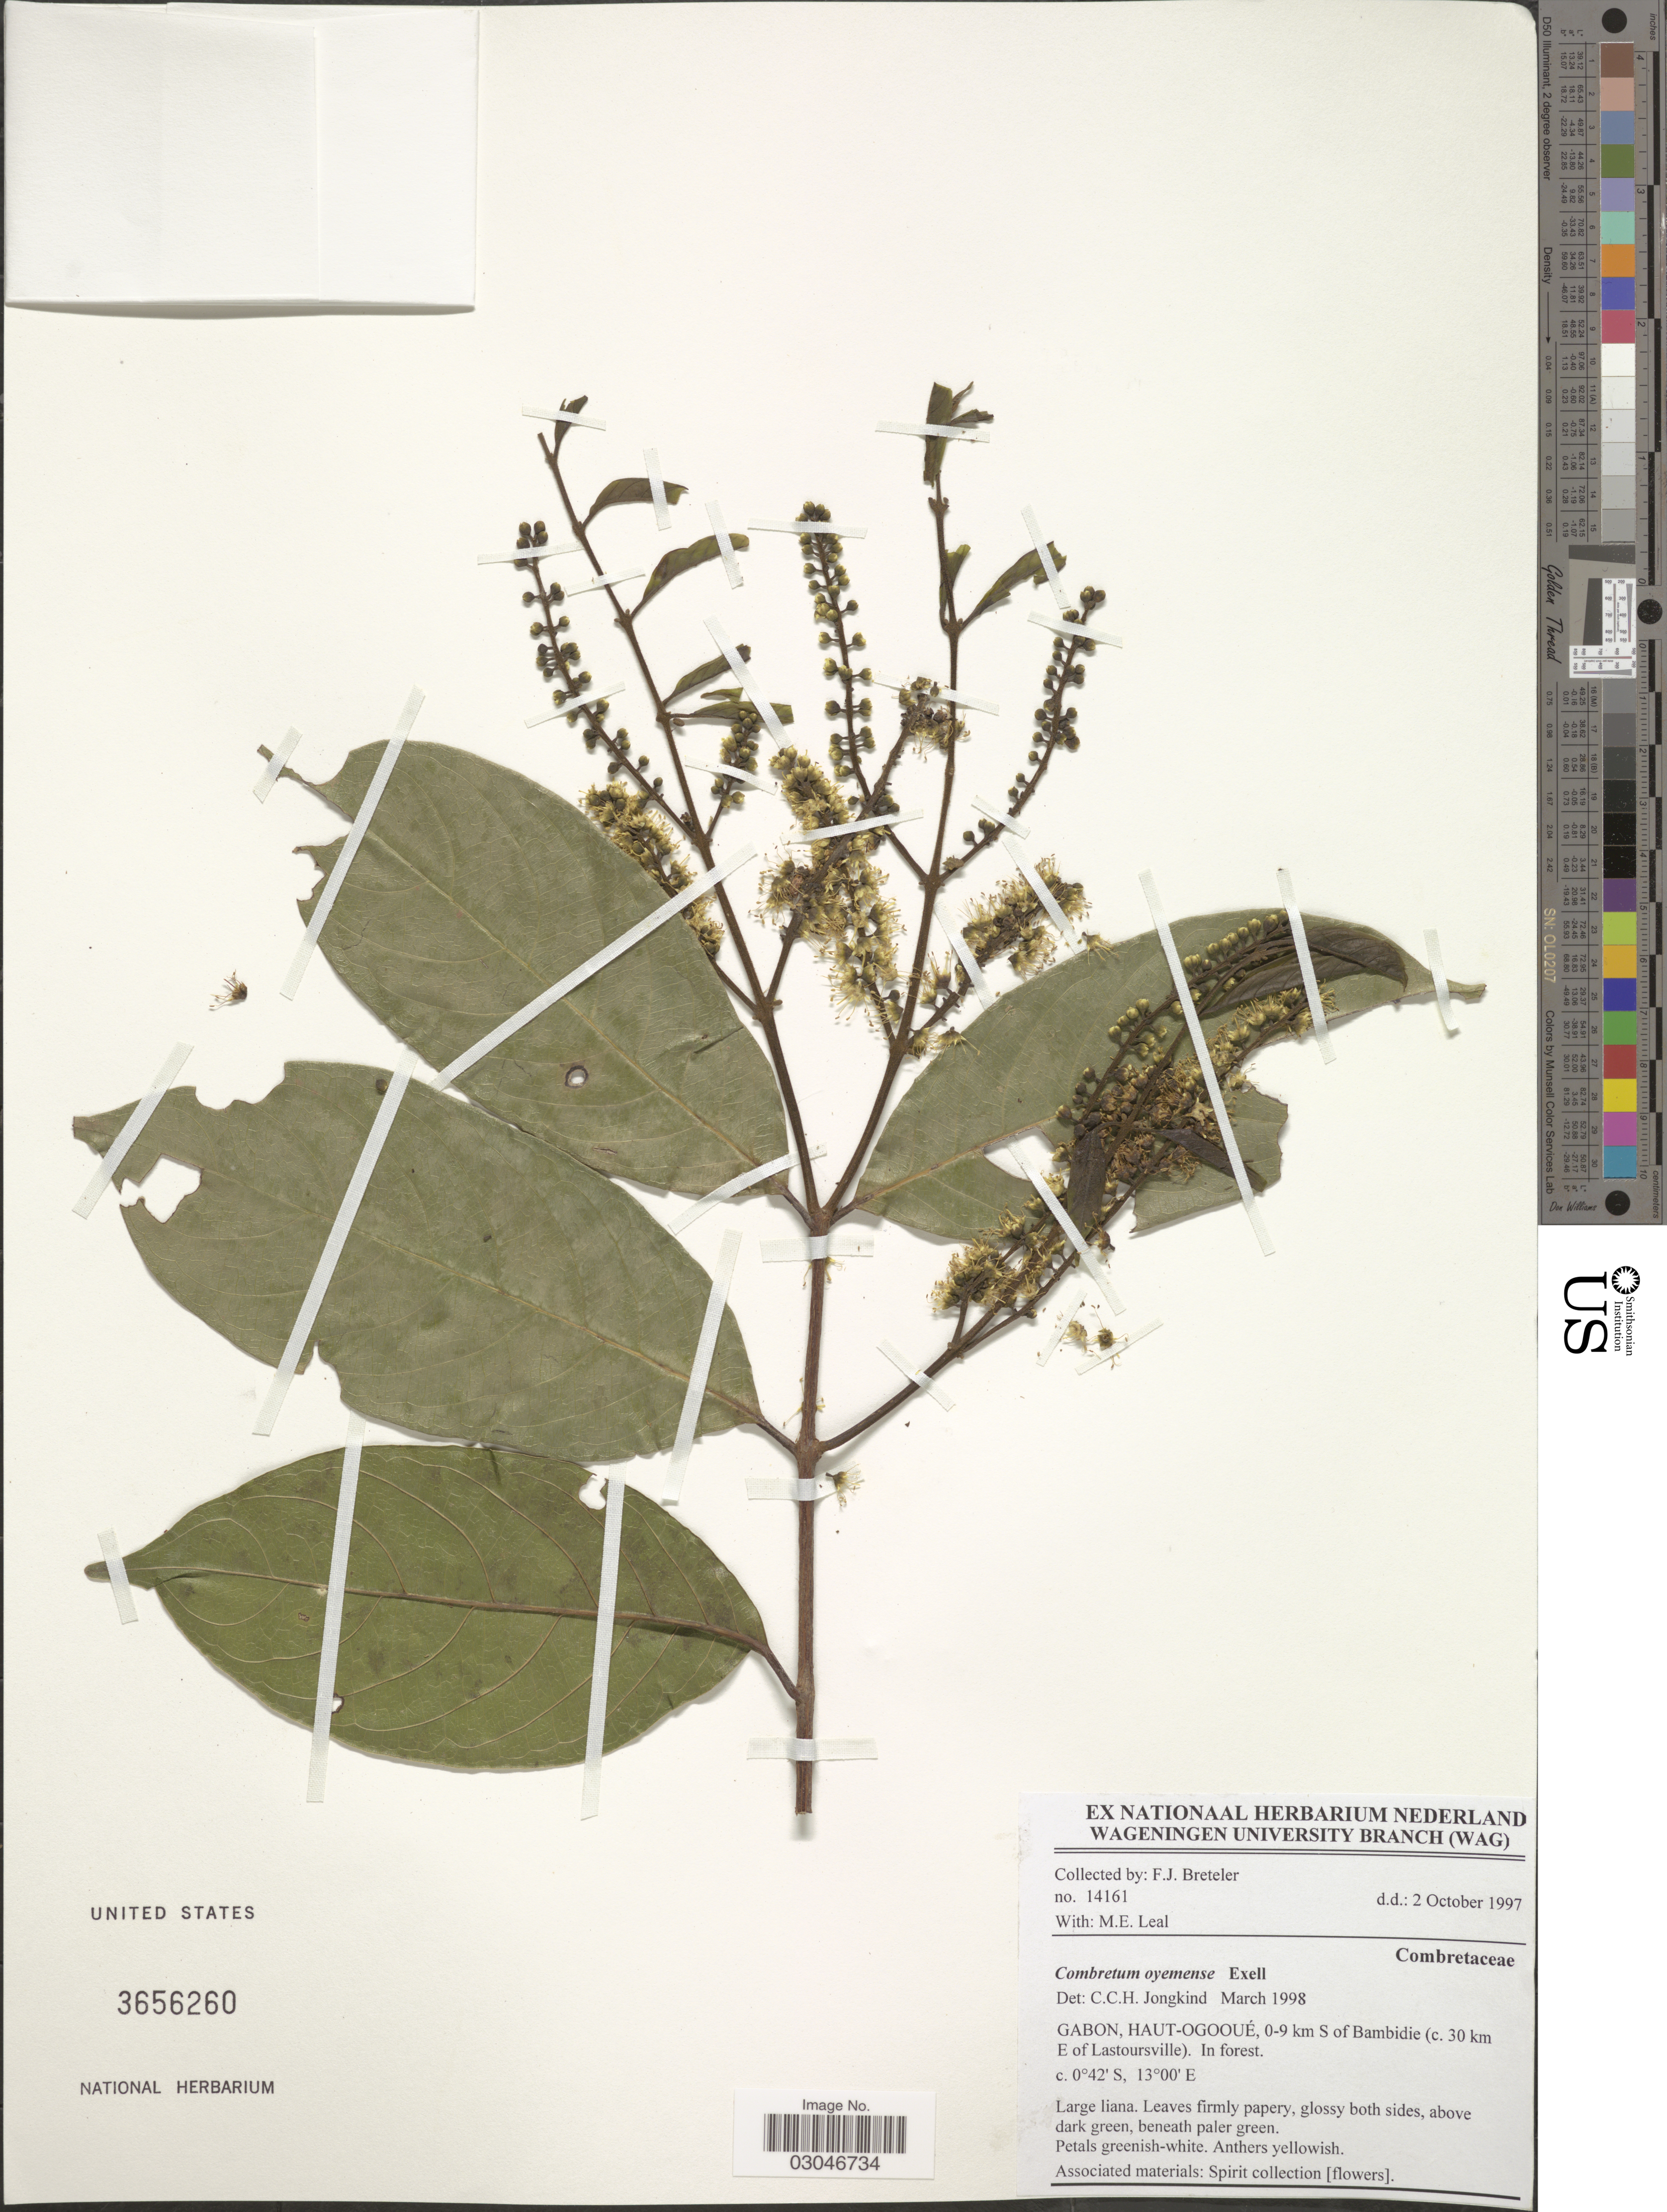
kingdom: Plantae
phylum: Tracheophyta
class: Magnoliopsida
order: Myrtales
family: Combretaceae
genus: Combretum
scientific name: Combretum oyemense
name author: Exell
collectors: F. J. Breteler & M. E. Leal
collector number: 14161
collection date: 1997-10-02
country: Gabon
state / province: Haut-Ogooue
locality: Haut-Ogooué, 0-9 km S of Bambidie (c. 30 km E of Lastoursville).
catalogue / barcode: US 3656260